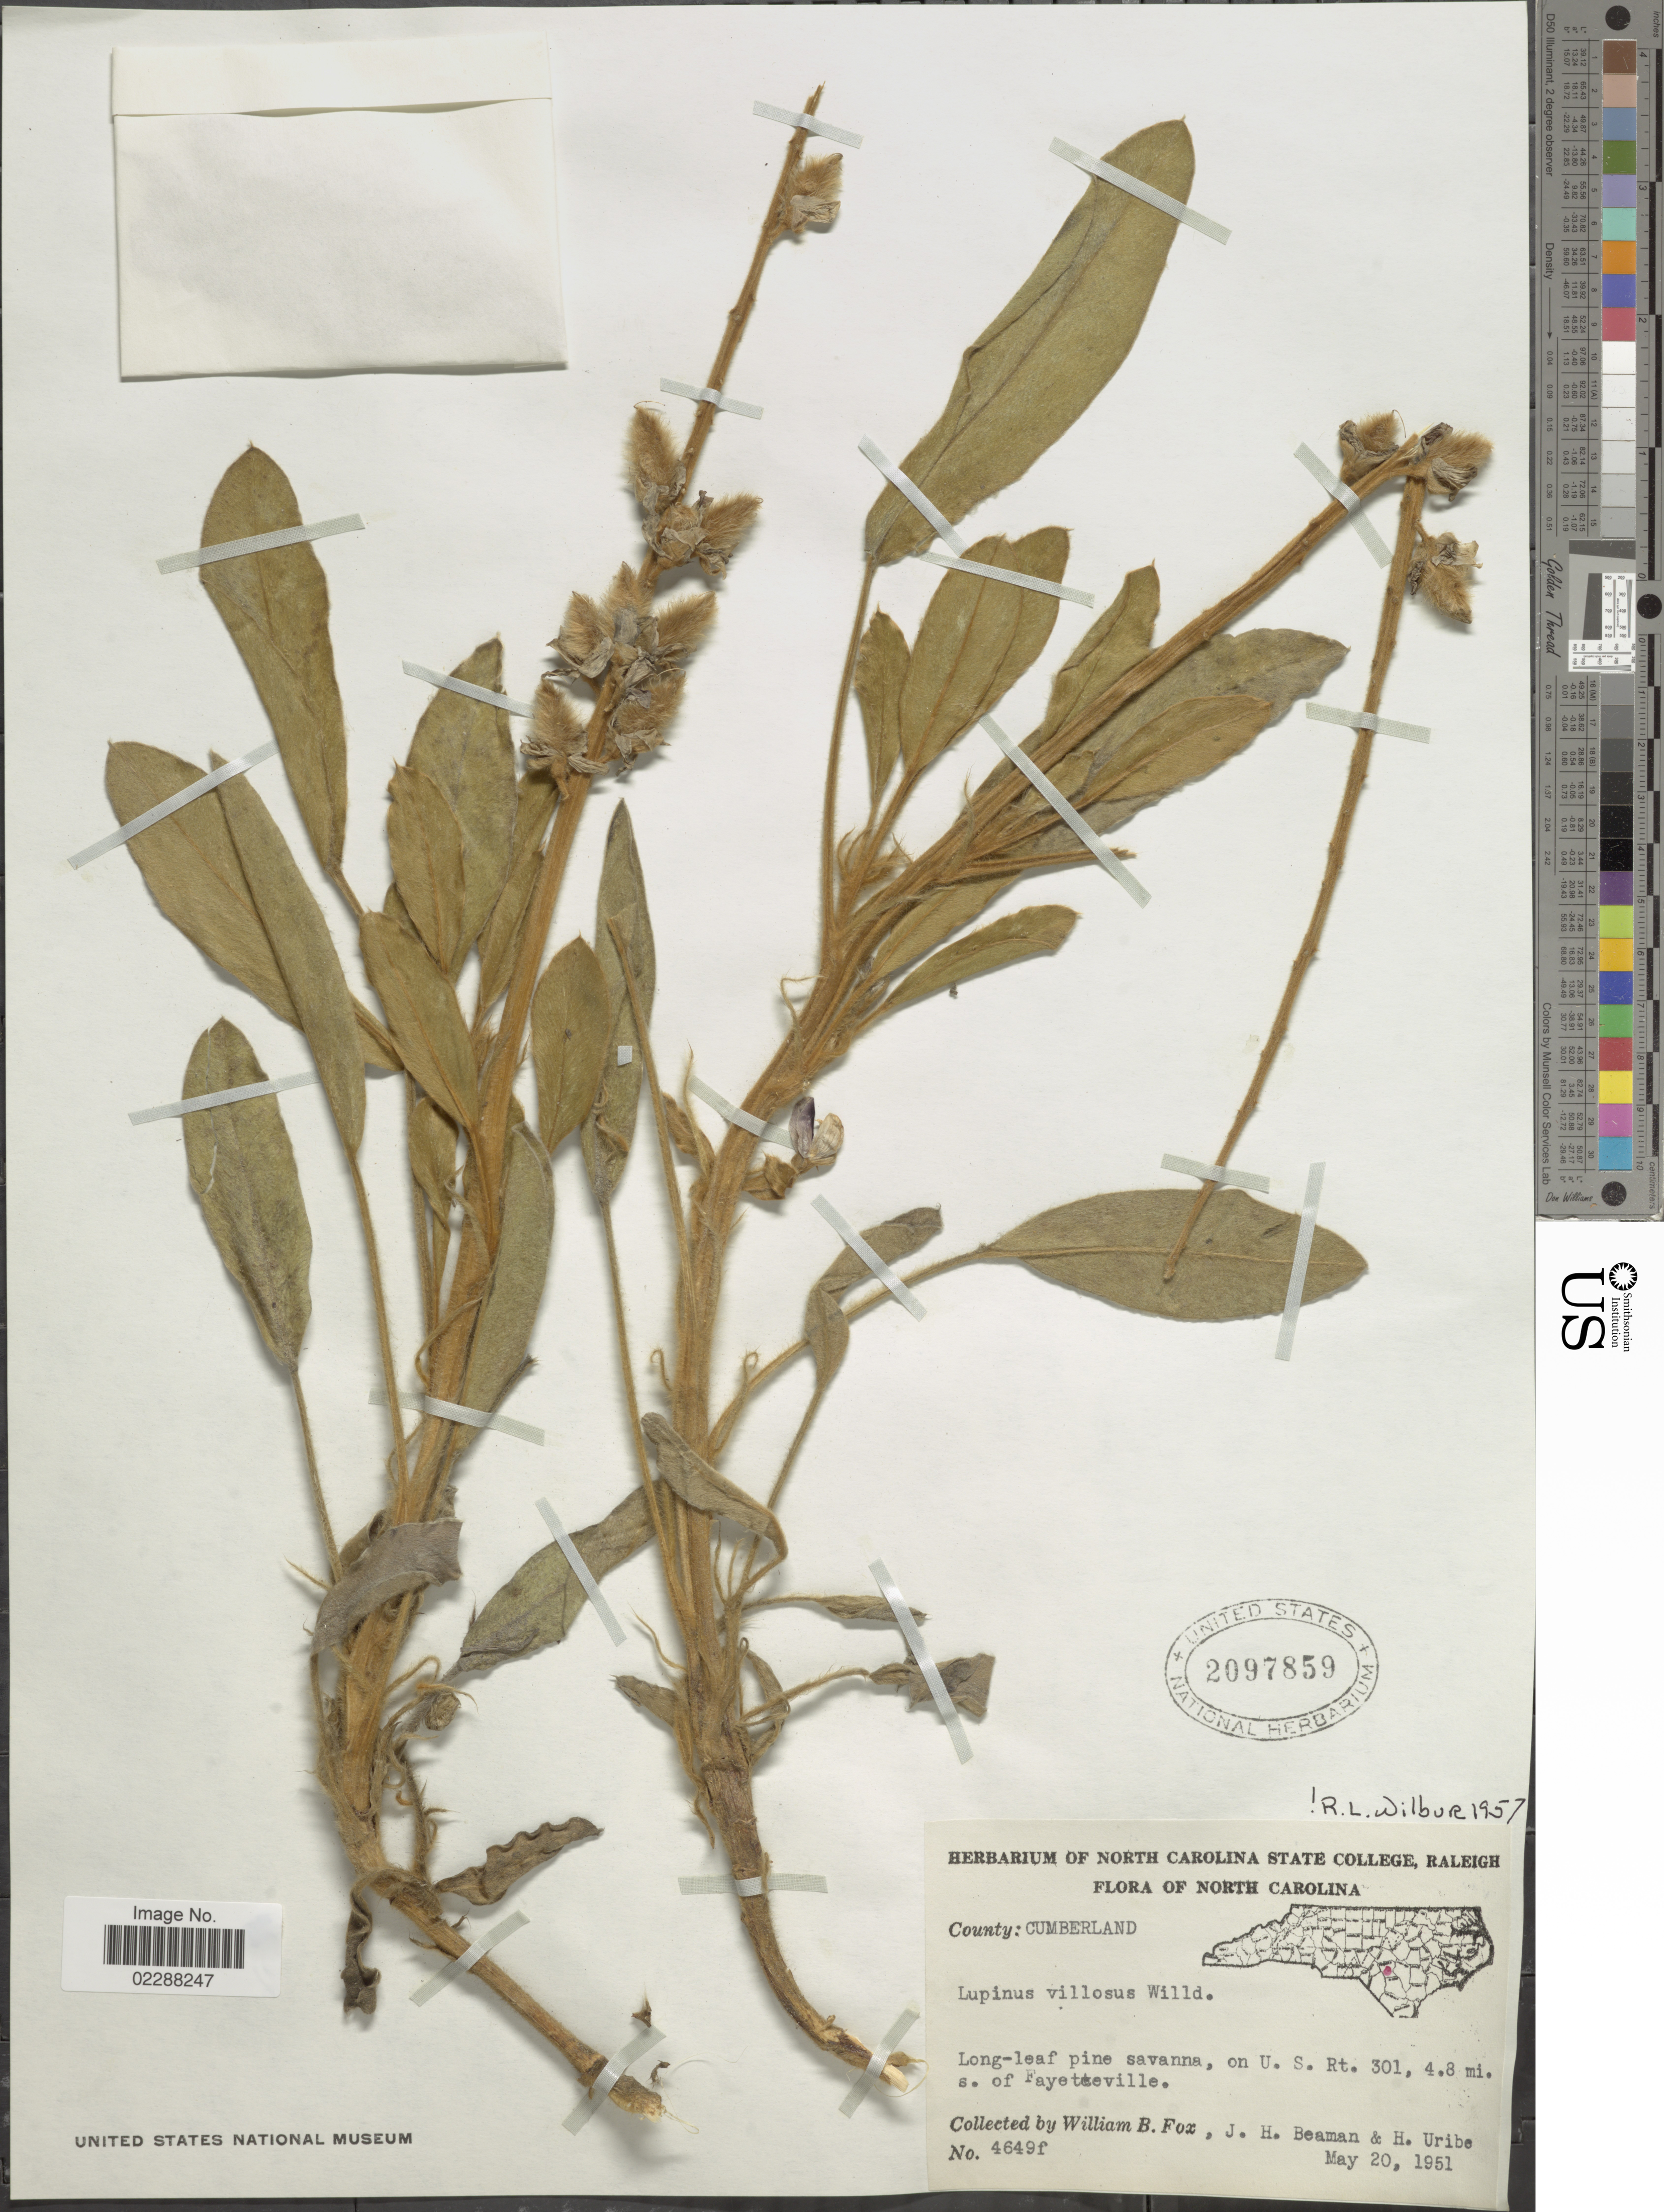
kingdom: Plantae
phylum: Tracheophyta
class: Magnoliopsida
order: Fabales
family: Fabaceae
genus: Lupinus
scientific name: Lupinus villosus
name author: Willd.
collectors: W. B. Fox, J. H. Beaman & H. Uribe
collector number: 4649f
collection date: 1951-05-20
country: United States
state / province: North Carolina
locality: County: Cumberland, On U.S. Rt. 301, 4.8 mi. s. of Fayetteville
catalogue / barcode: US 2097859